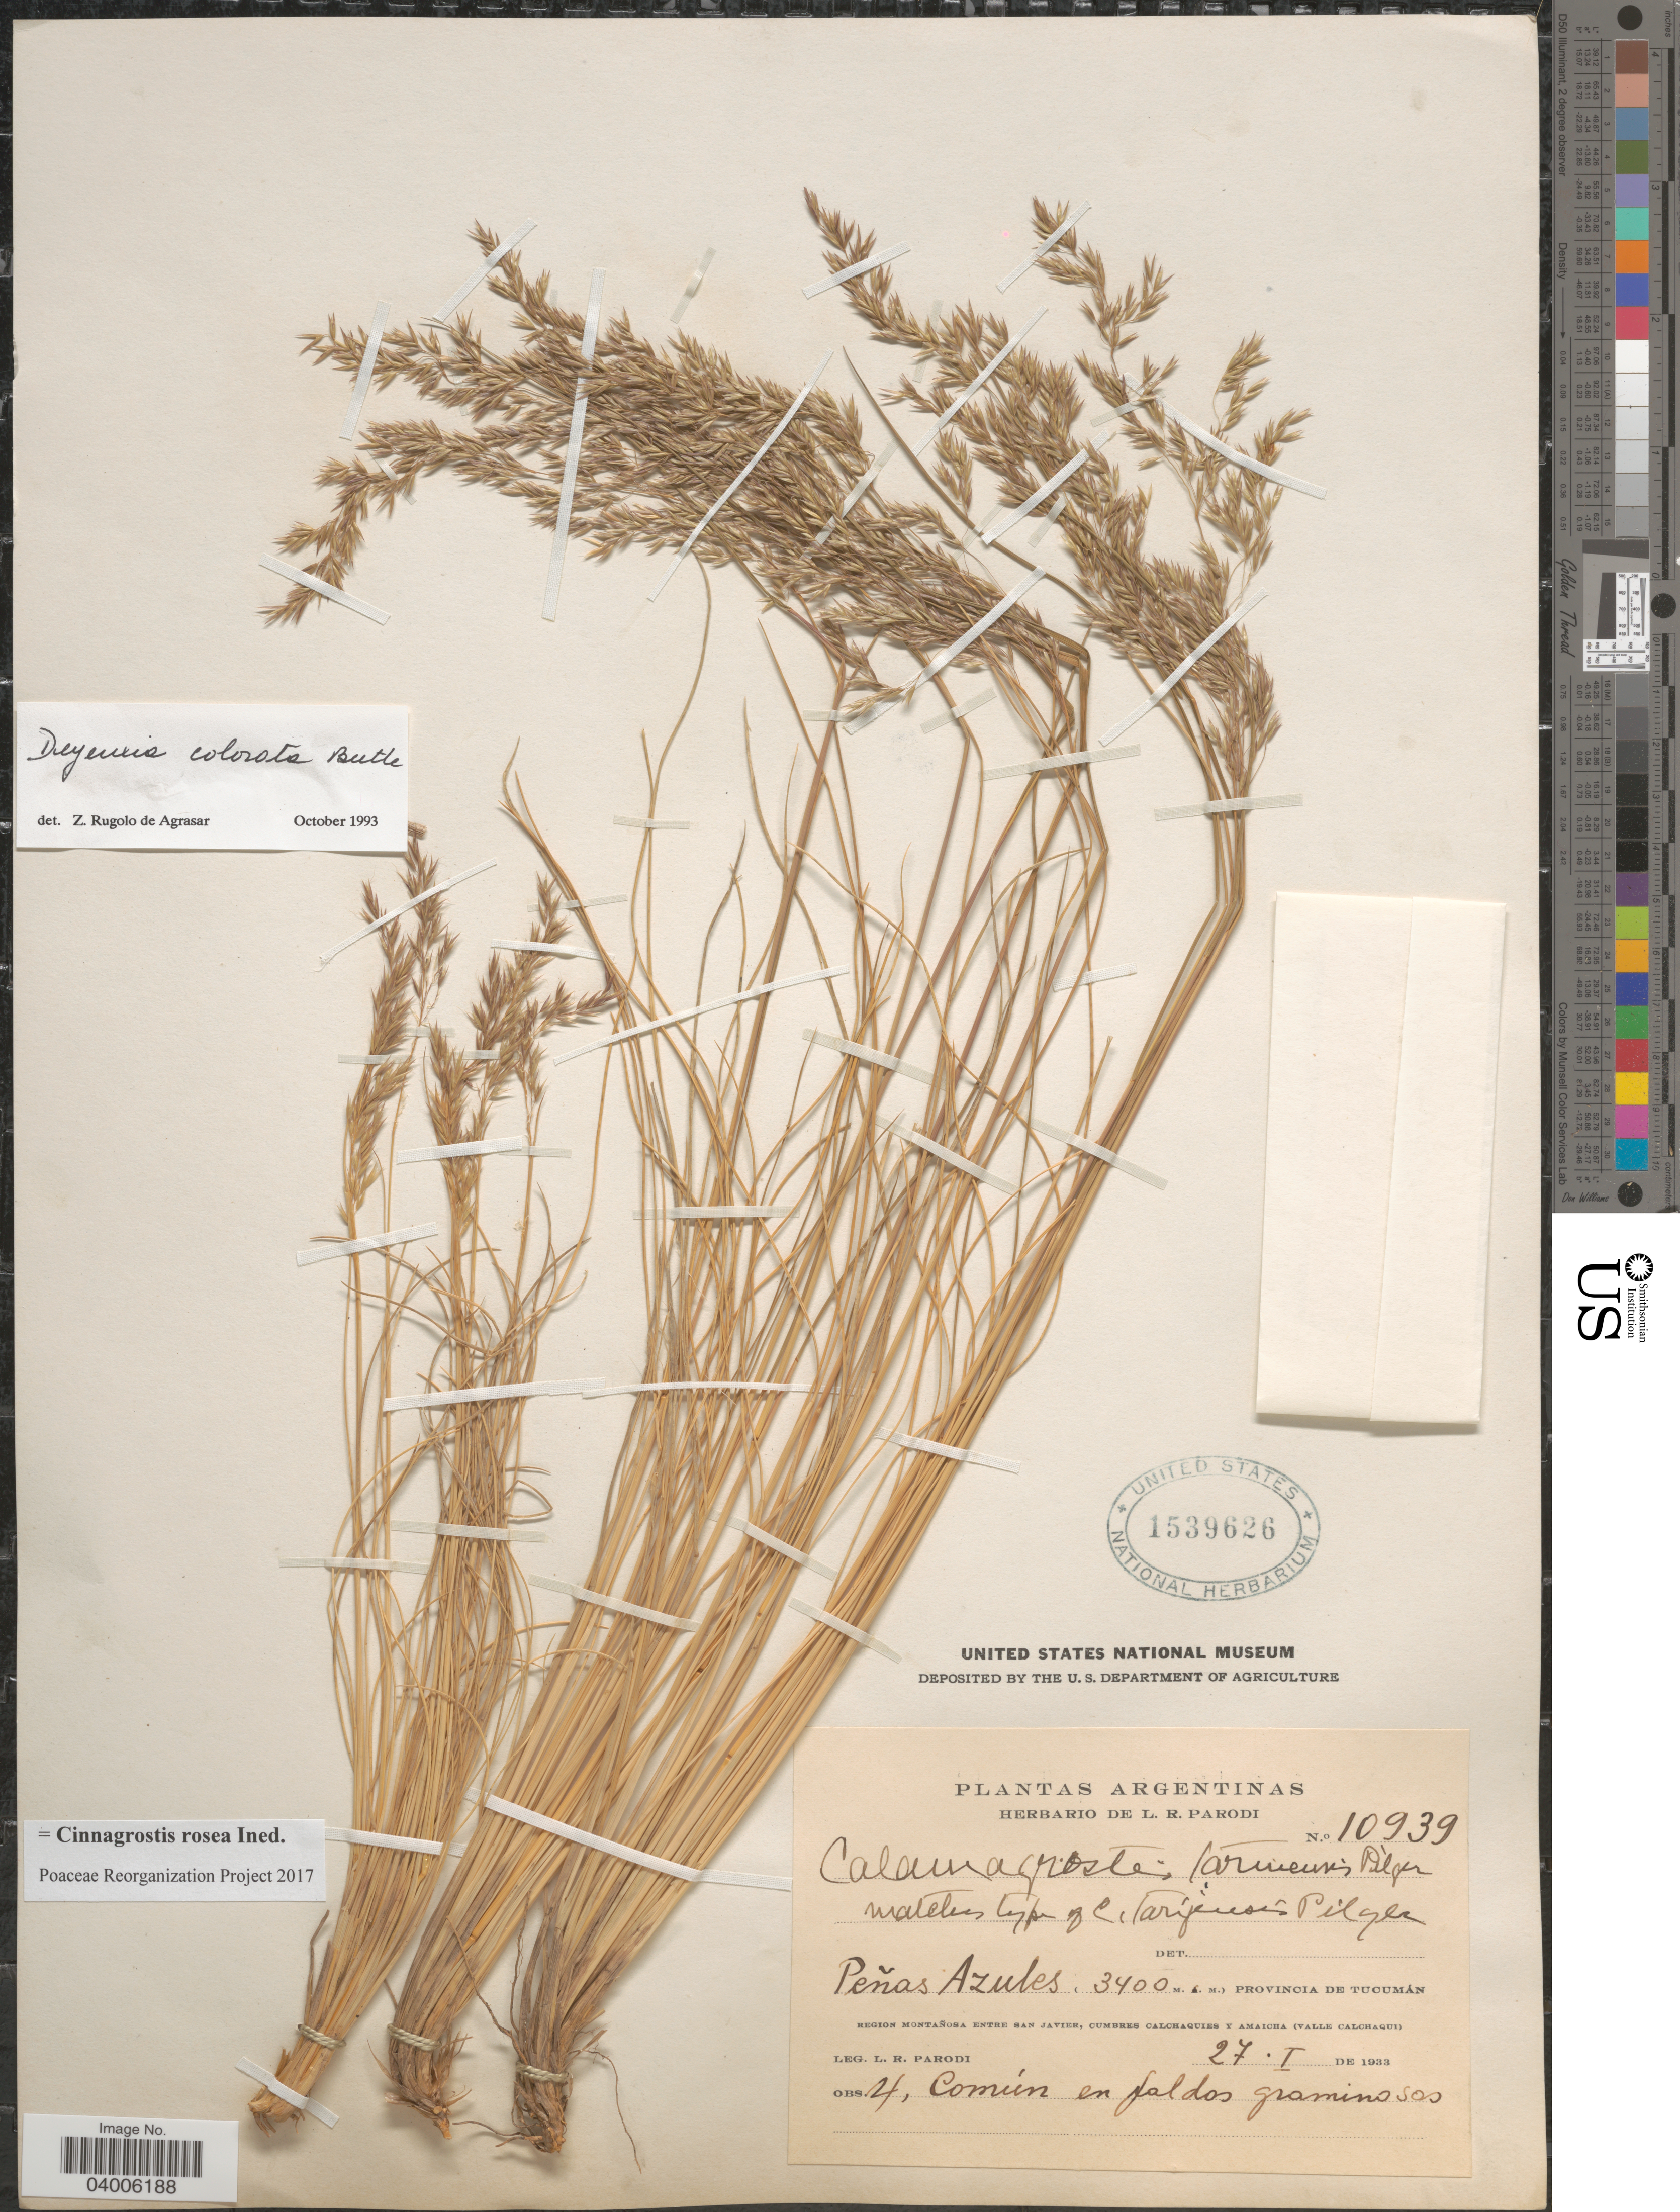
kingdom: Plantae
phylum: Tracheophyta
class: Liliopsida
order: Poales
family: Poaceae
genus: Cinnagrostis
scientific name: Cinnagrostis rosea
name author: (Griseb.) P.M. Peterson et al.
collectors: L. R. Parodi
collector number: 10939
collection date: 1933-01-27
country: Argentina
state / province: Tucuman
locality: Peñas Azules. Region Montañosa entre San Javier, Cumbres Calchaquies y Amaicha (Valle Calchaqui).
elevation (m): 3400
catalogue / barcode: US 1539626